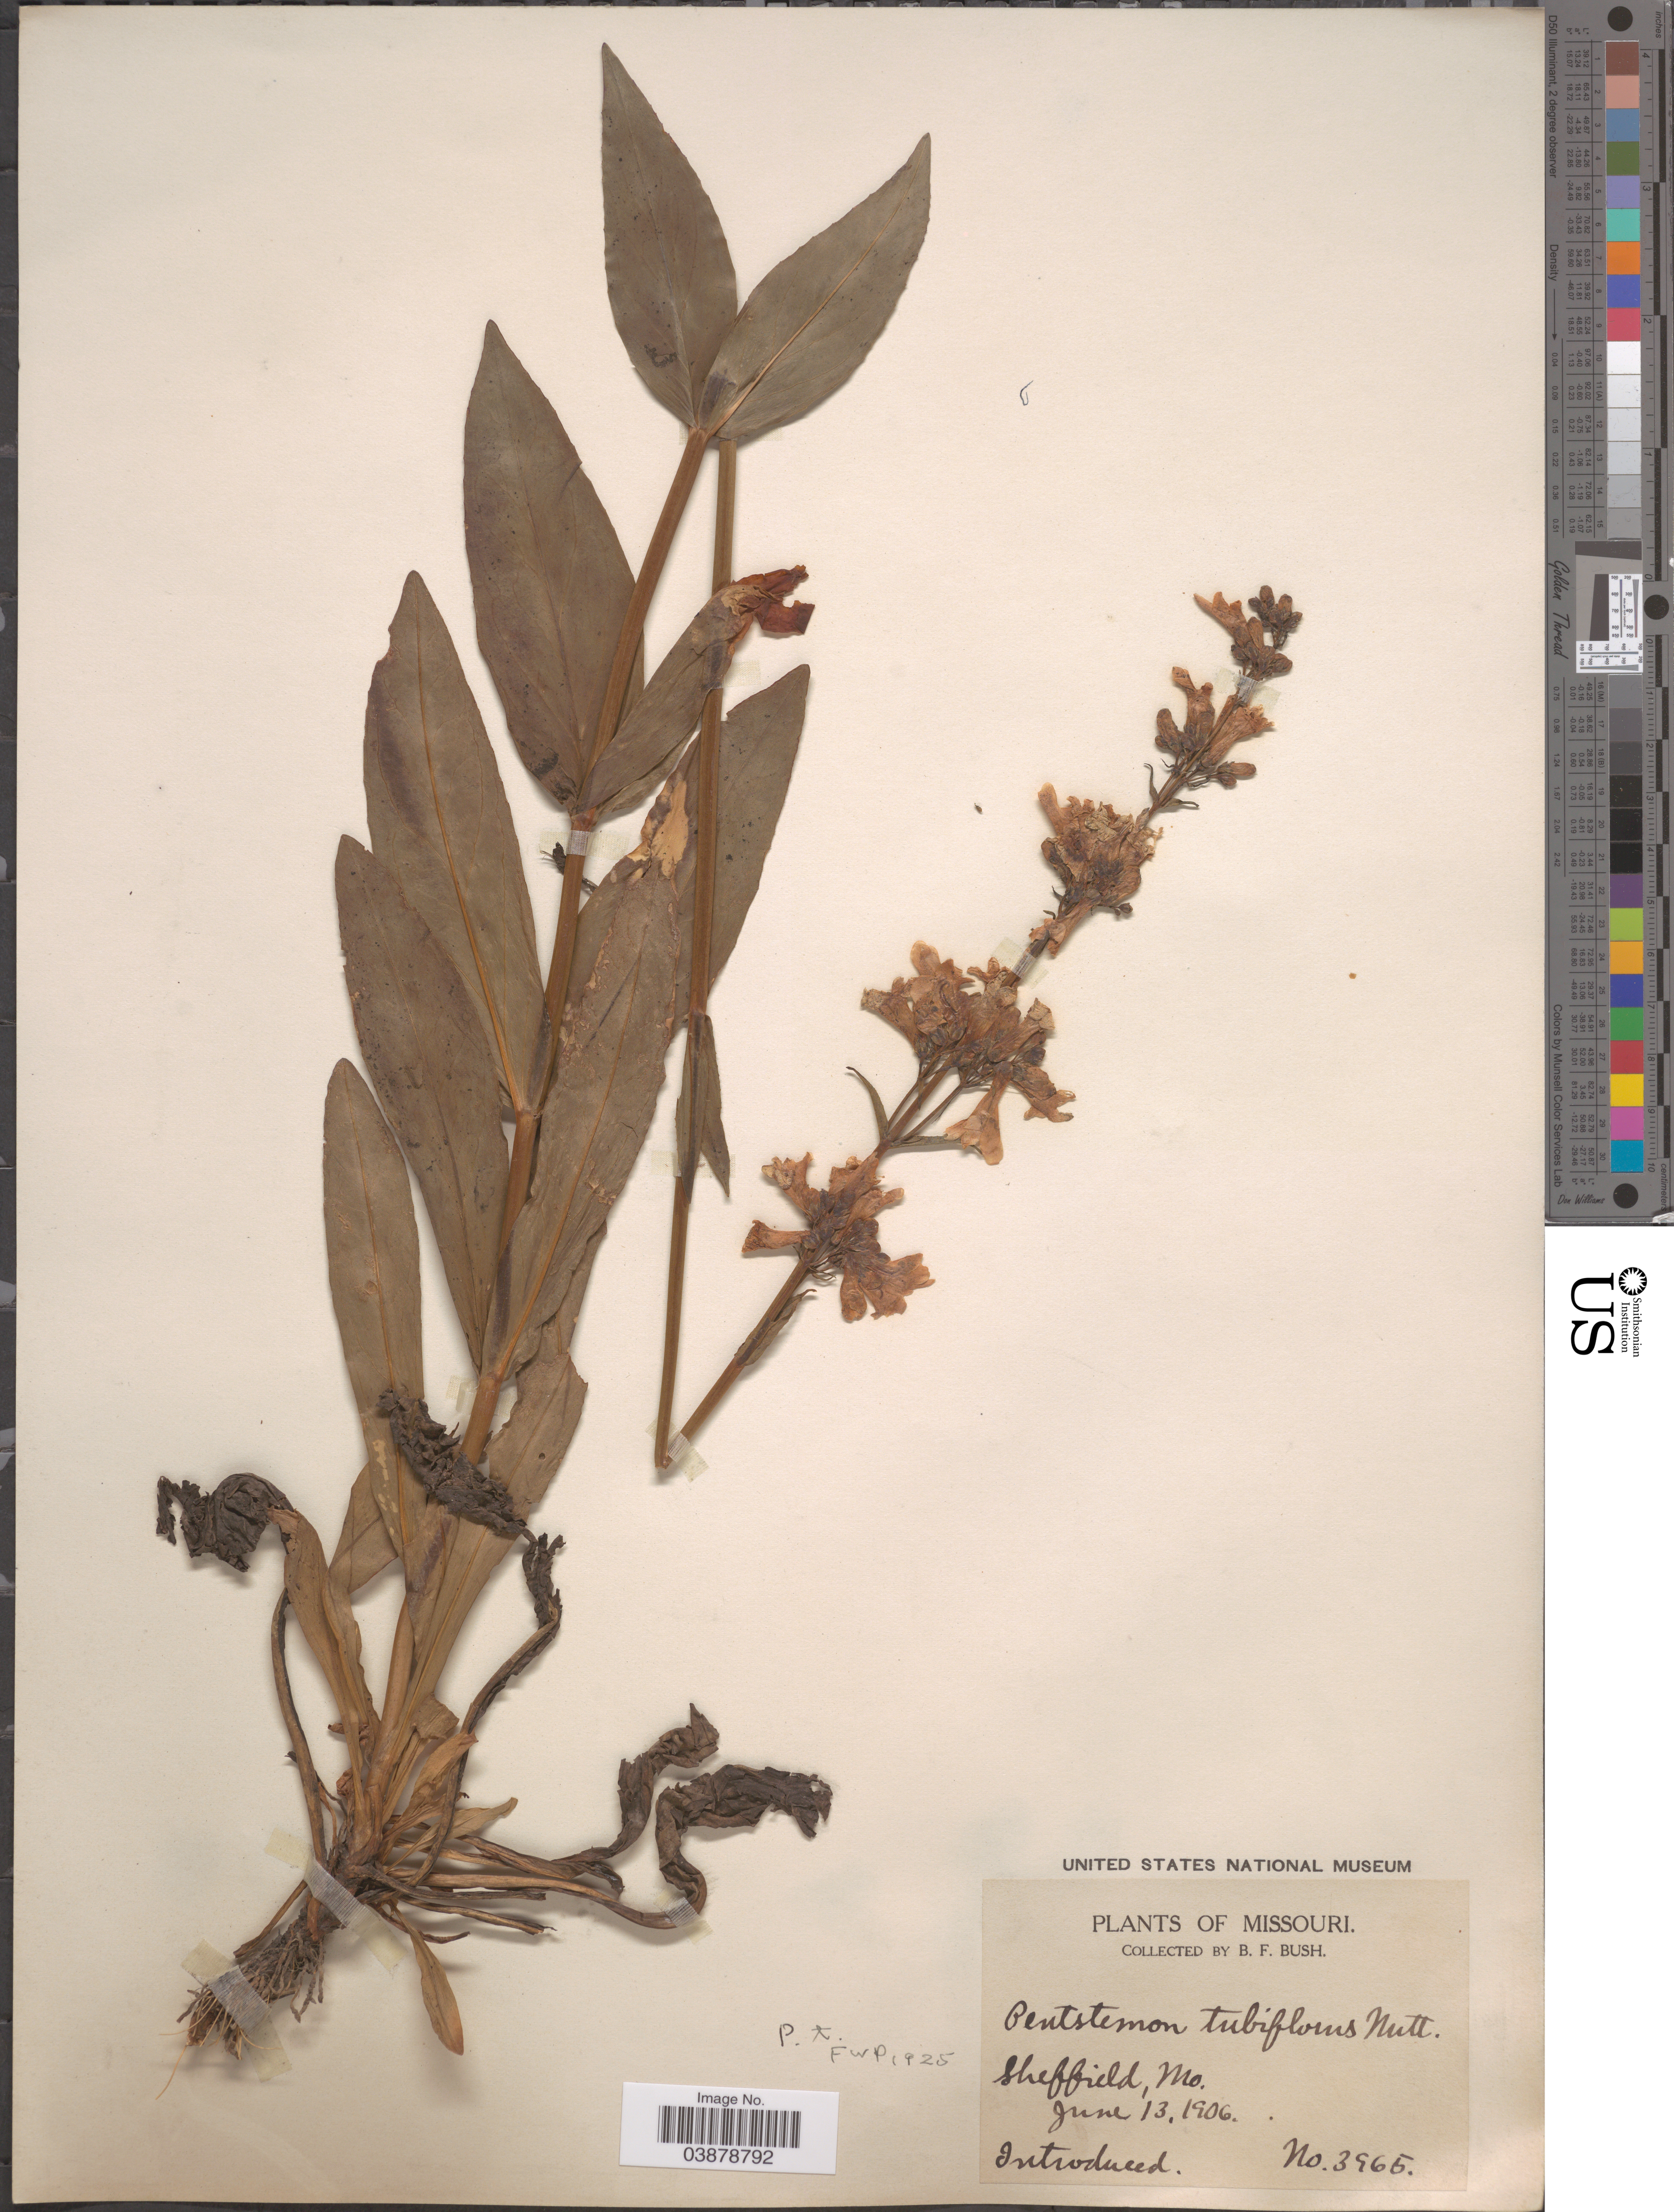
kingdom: Plantae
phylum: Tracheophyta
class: Magnoliopsida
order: Lamiales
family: Plantaginaceae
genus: Penstemon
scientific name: Penstemon tubaeflorus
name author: Nutt.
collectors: B. F. Bush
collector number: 3965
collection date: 1906-06-13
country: United States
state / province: Missouri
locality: Sheffield.